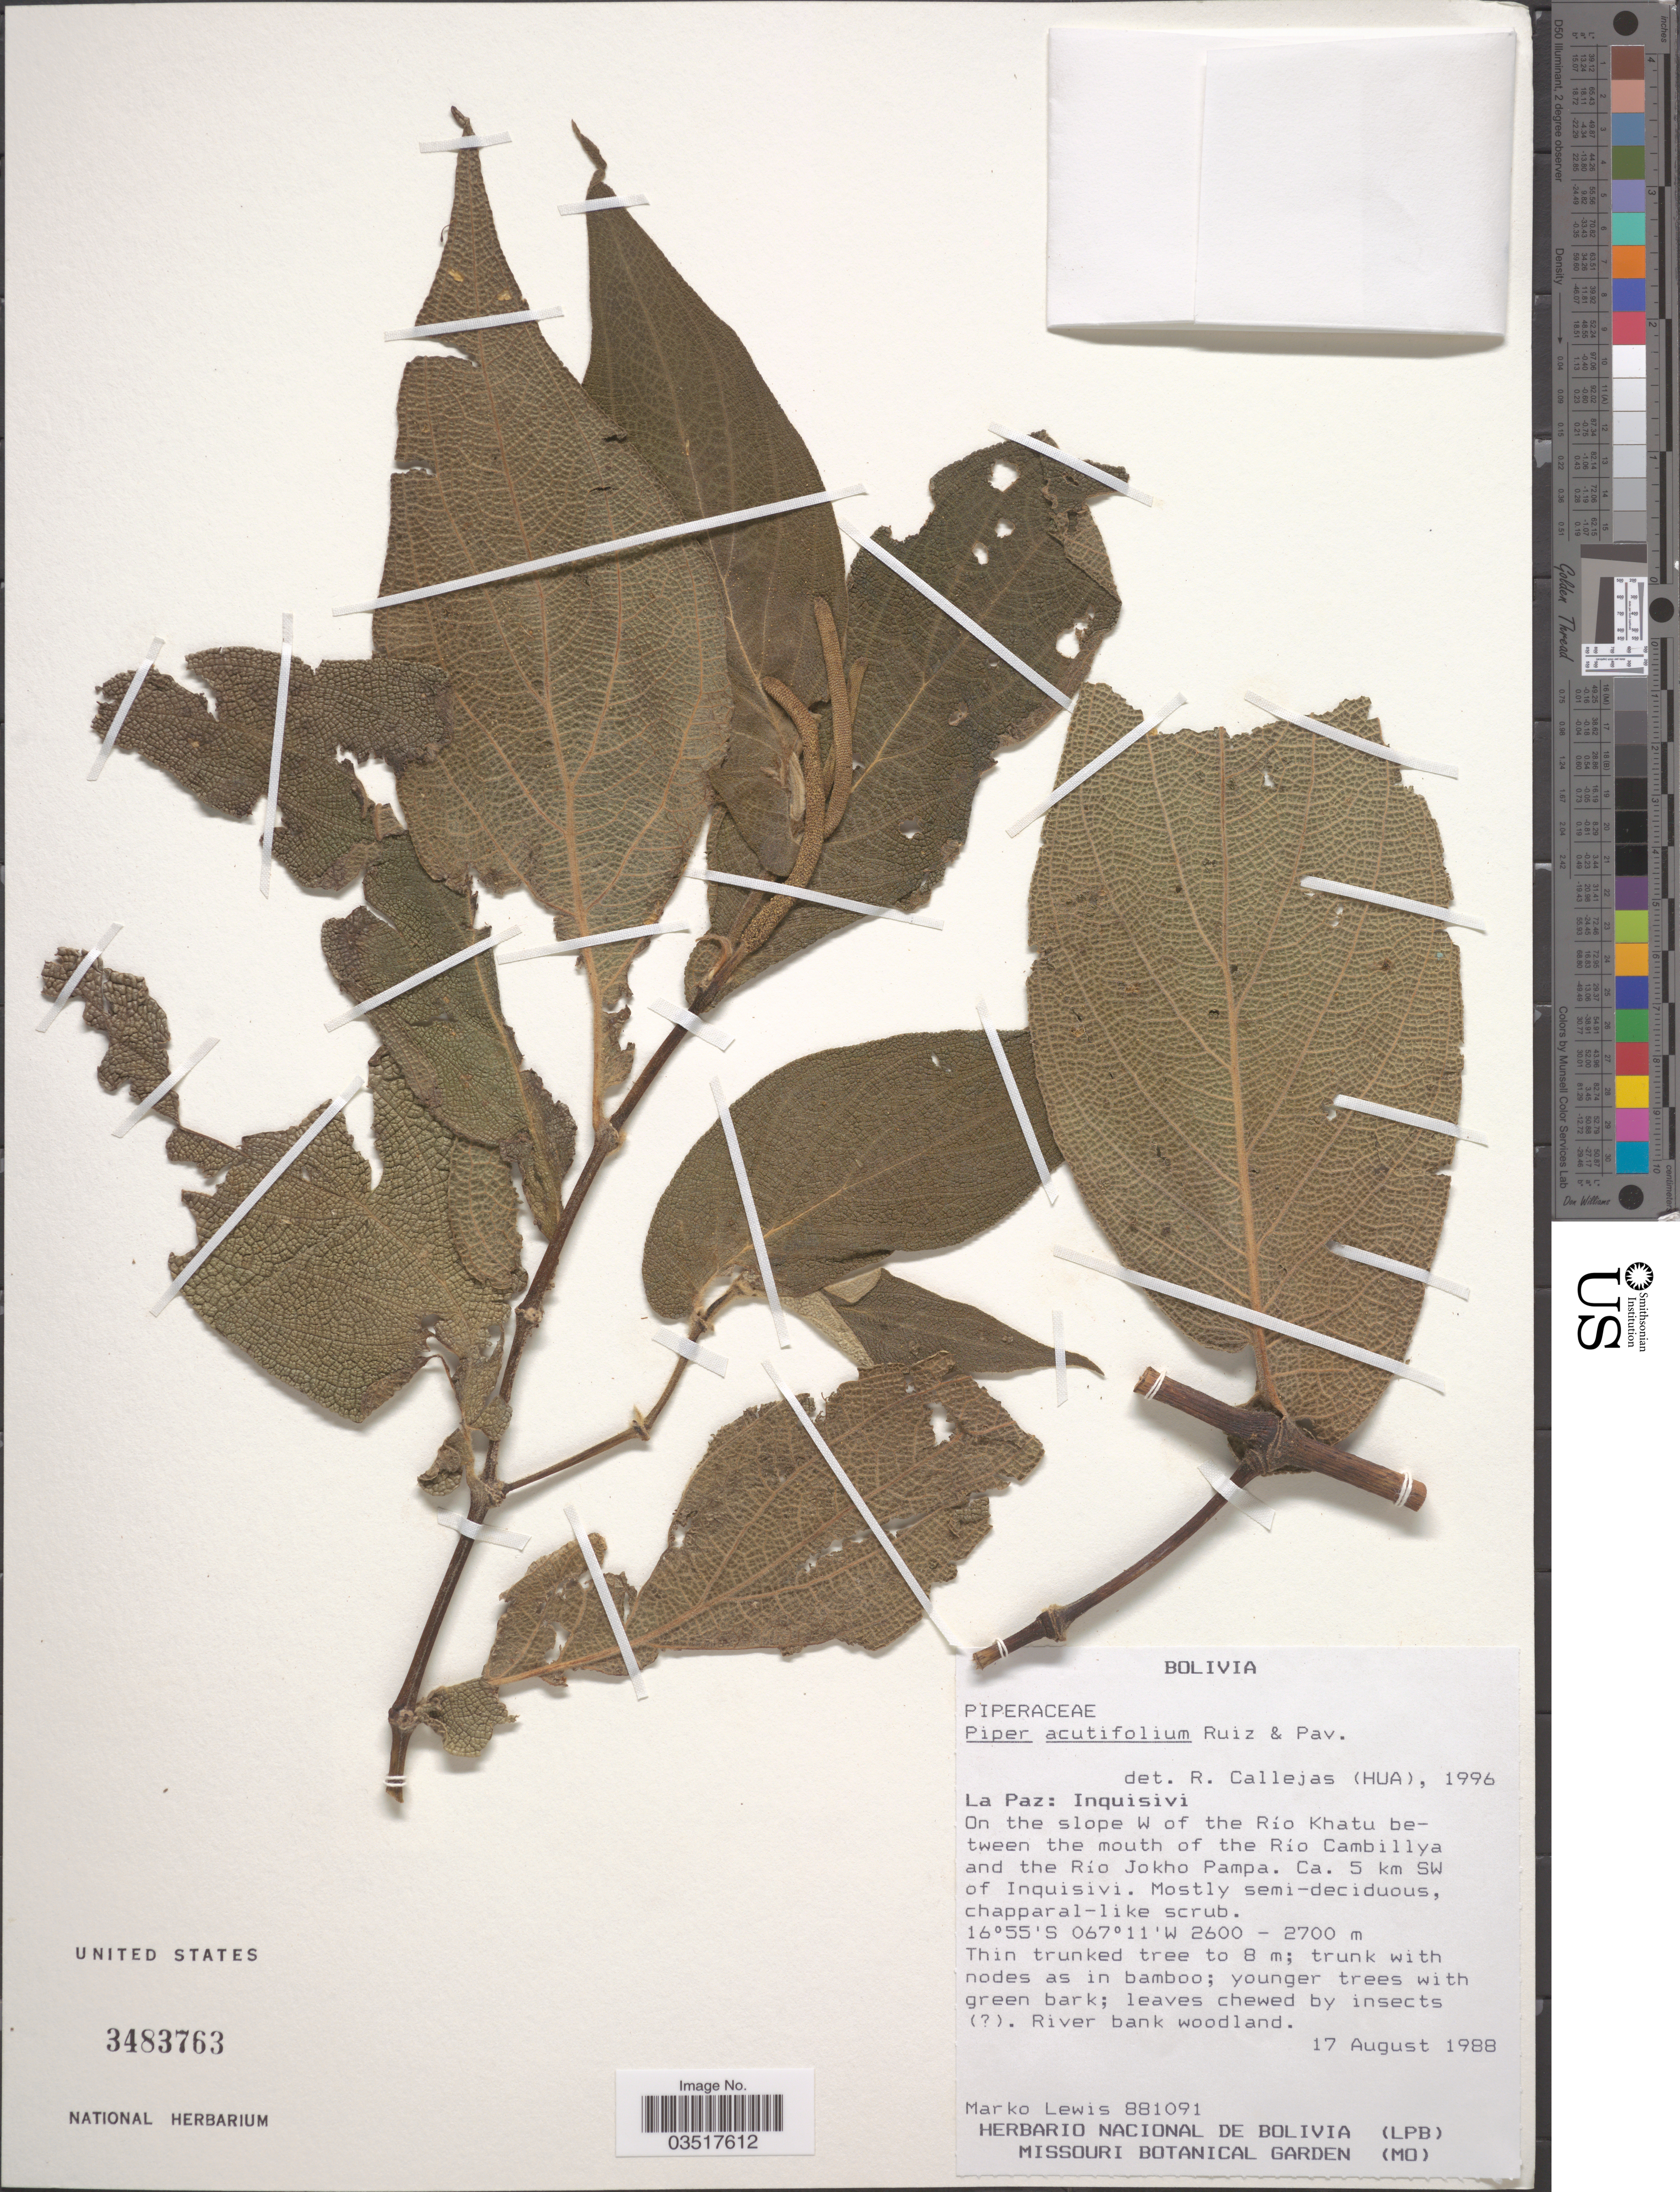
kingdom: Plantae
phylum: Tracheophyta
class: Magnoliopsida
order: Piperales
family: Piperaceae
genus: Piper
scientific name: Piper acutifolium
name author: Ruiz & Pav.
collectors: M. A. Lewis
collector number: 881091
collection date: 1988-08-17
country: Bolivia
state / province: La Paz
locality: Inquisivi. On the slope W of the Río Khatu between the mouth of the Río Cambillya and the Río Jokho Pampa. Ca. 5 km SW of Insquisivi.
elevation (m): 2600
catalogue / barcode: US 3483763